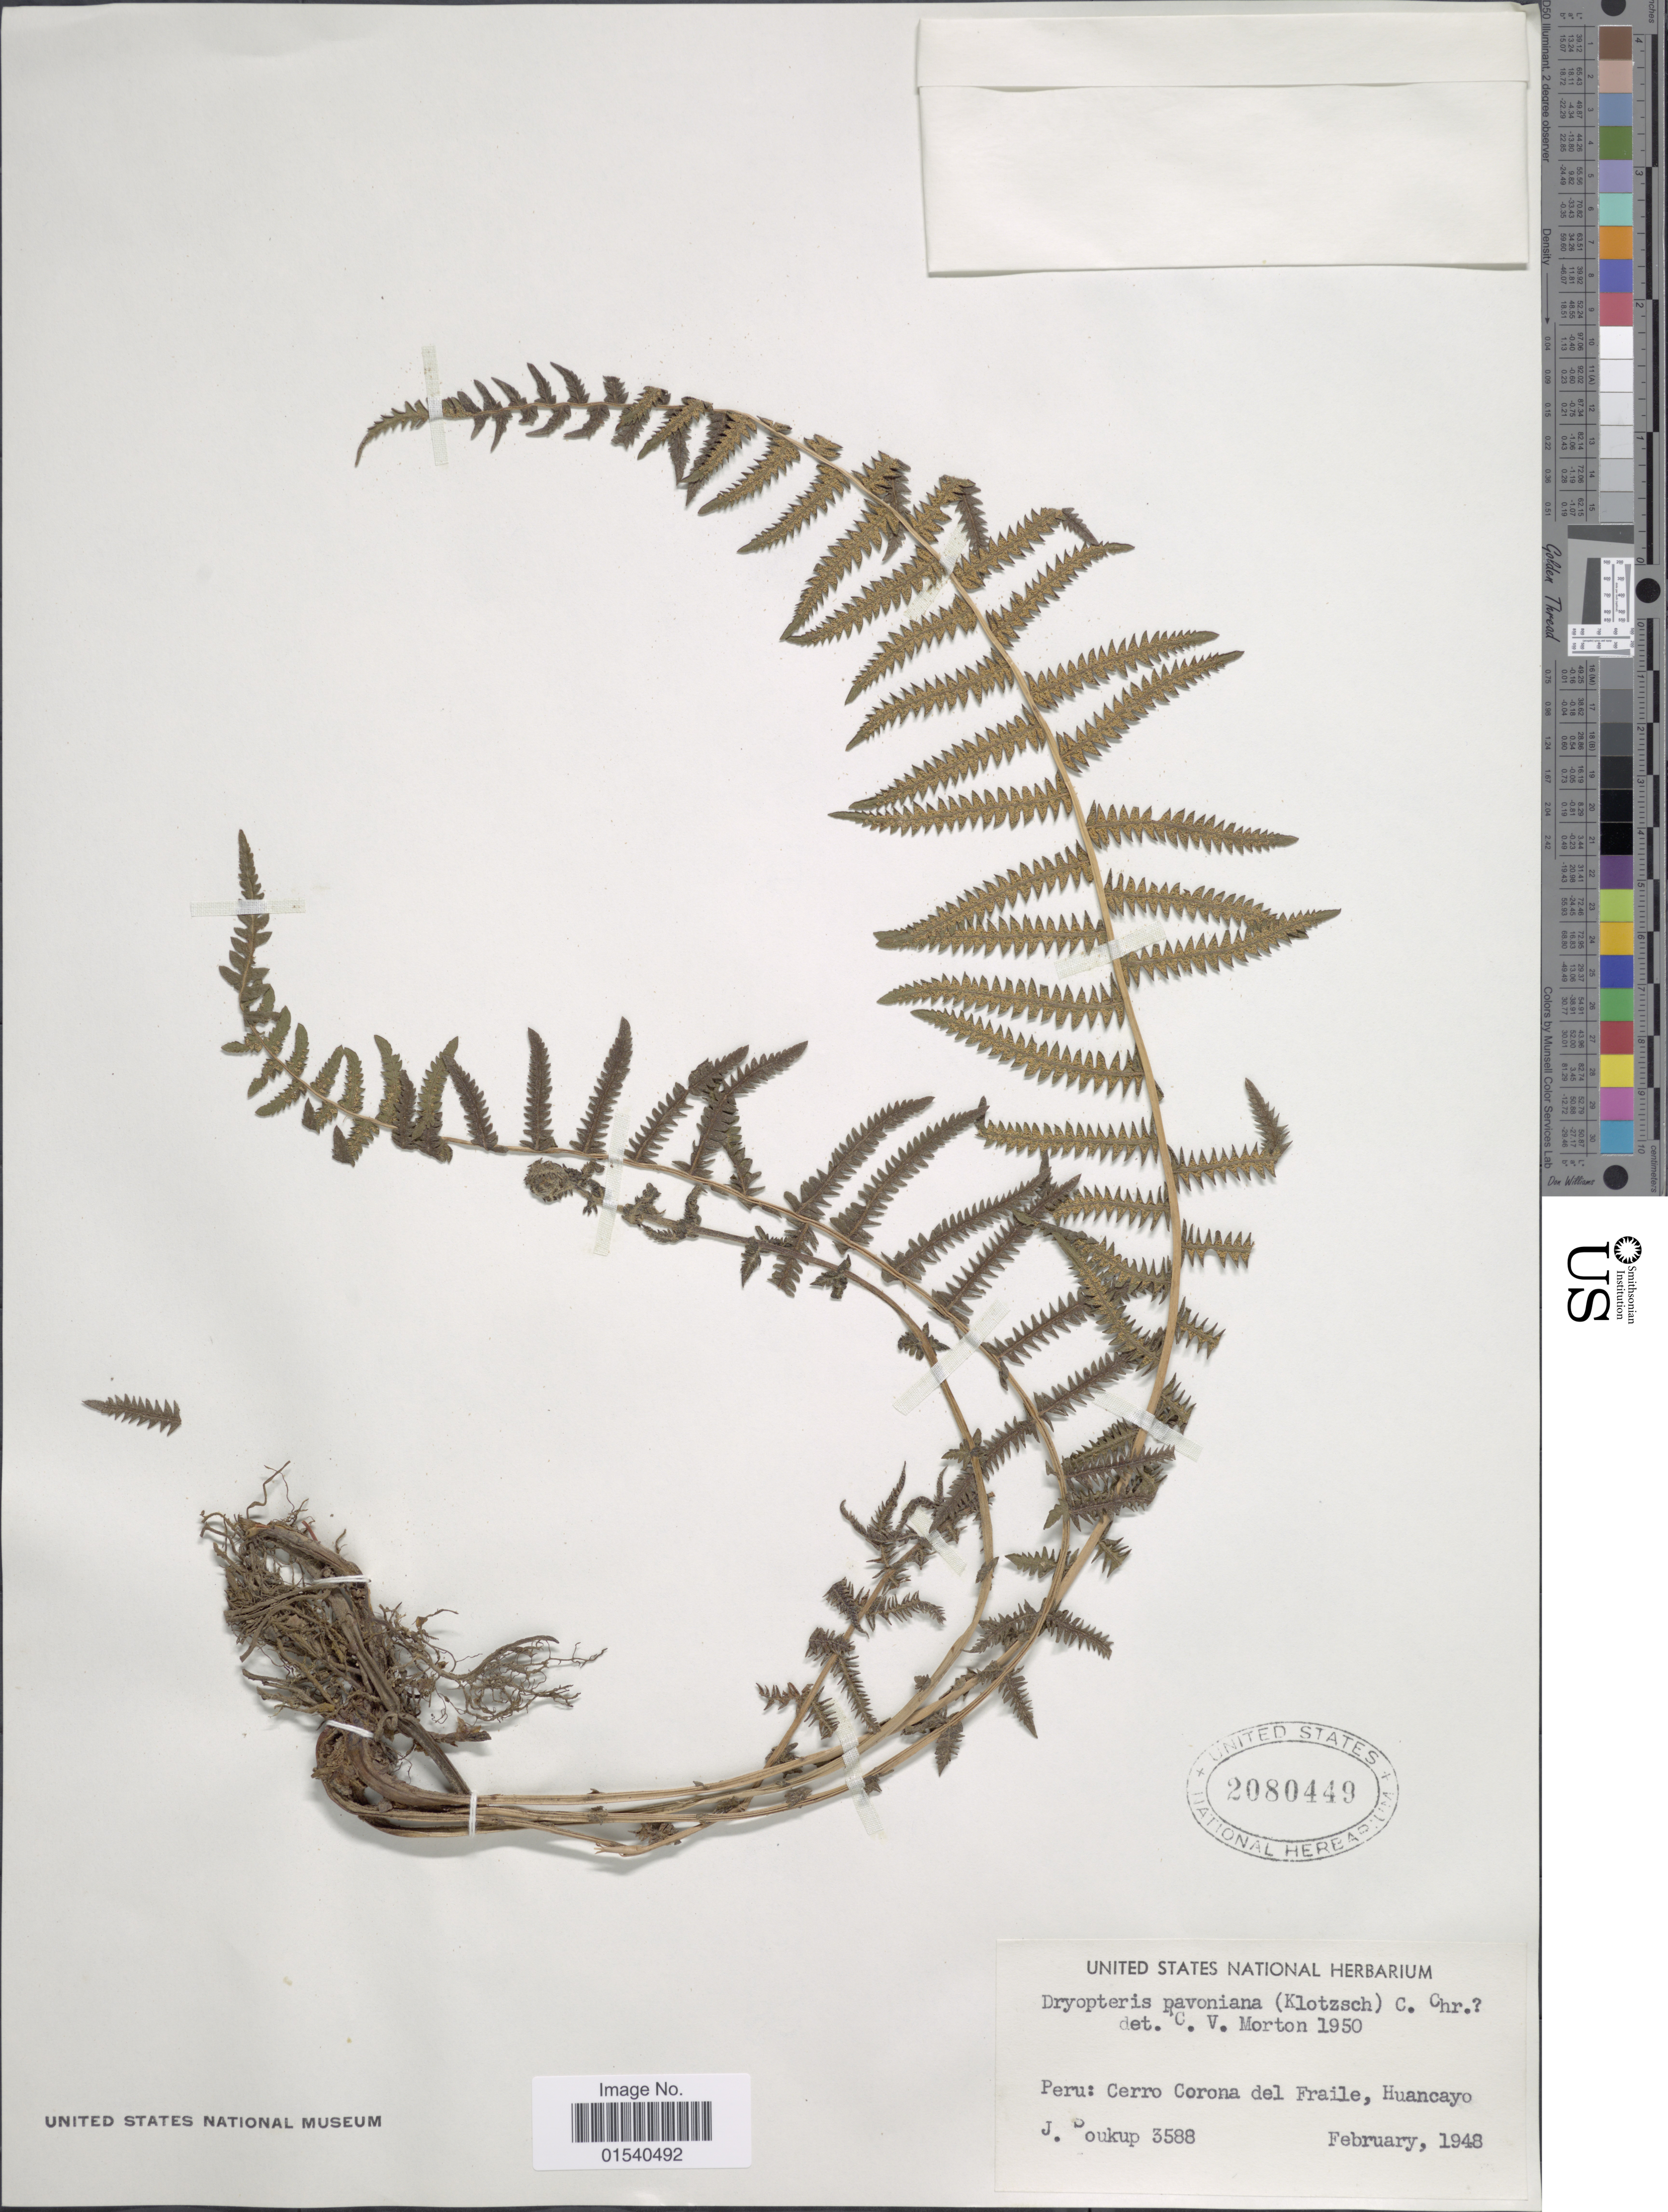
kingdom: Plantae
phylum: Tracheophyta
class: Polypodiopsida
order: Polypodiales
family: Thelypteridaceae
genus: Amauropelta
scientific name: Amauropelta pavoniana (Klotzsch) comb. nov., ined 2015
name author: (Klotzsch)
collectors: J. Soukup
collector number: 3588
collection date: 1948-02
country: Peru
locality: Cerro Corona del Fraile, Huancayo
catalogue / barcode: US 2080449